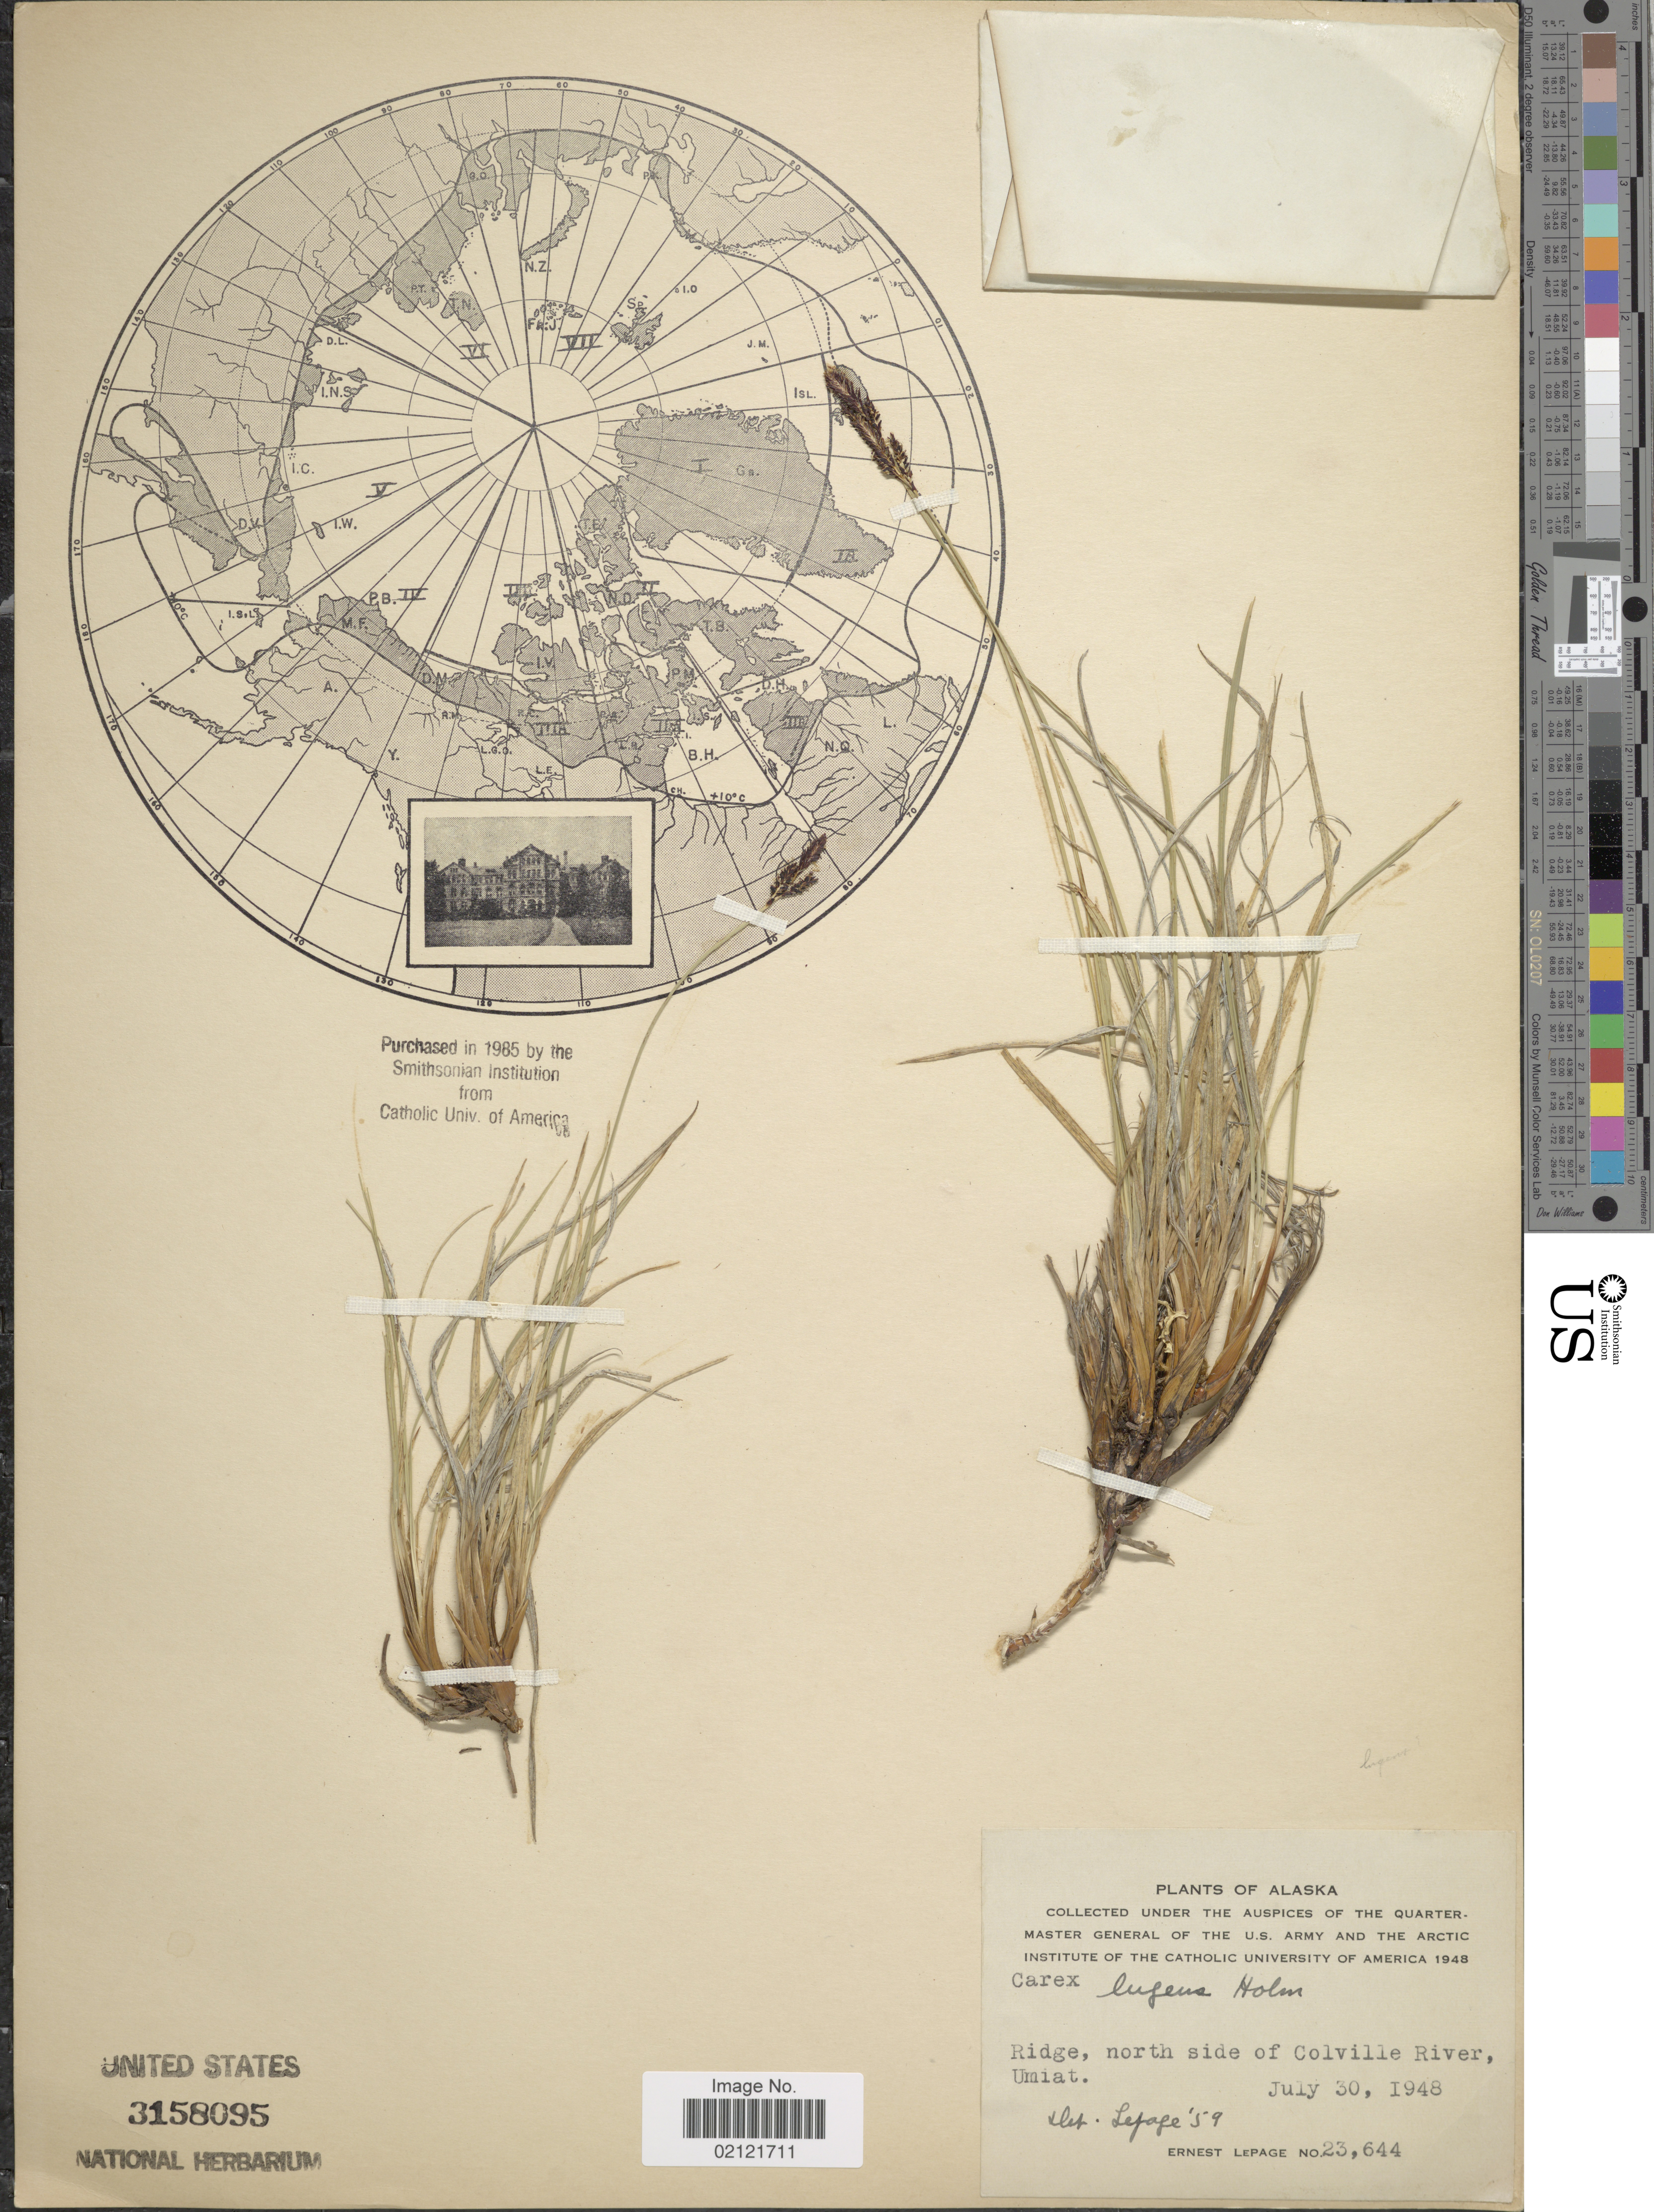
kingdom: Plantae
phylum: Tracheophyta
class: Liliopsida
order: Poales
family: Cyperaceae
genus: Carex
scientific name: Carex bigelowii subsp. lugens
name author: (Holm) T.V. Egorova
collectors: E. Lepage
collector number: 23644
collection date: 1948-07-30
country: United States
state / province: Alaska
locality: Ridge, north side of Colville River, Umiat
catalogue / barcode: US 3158095